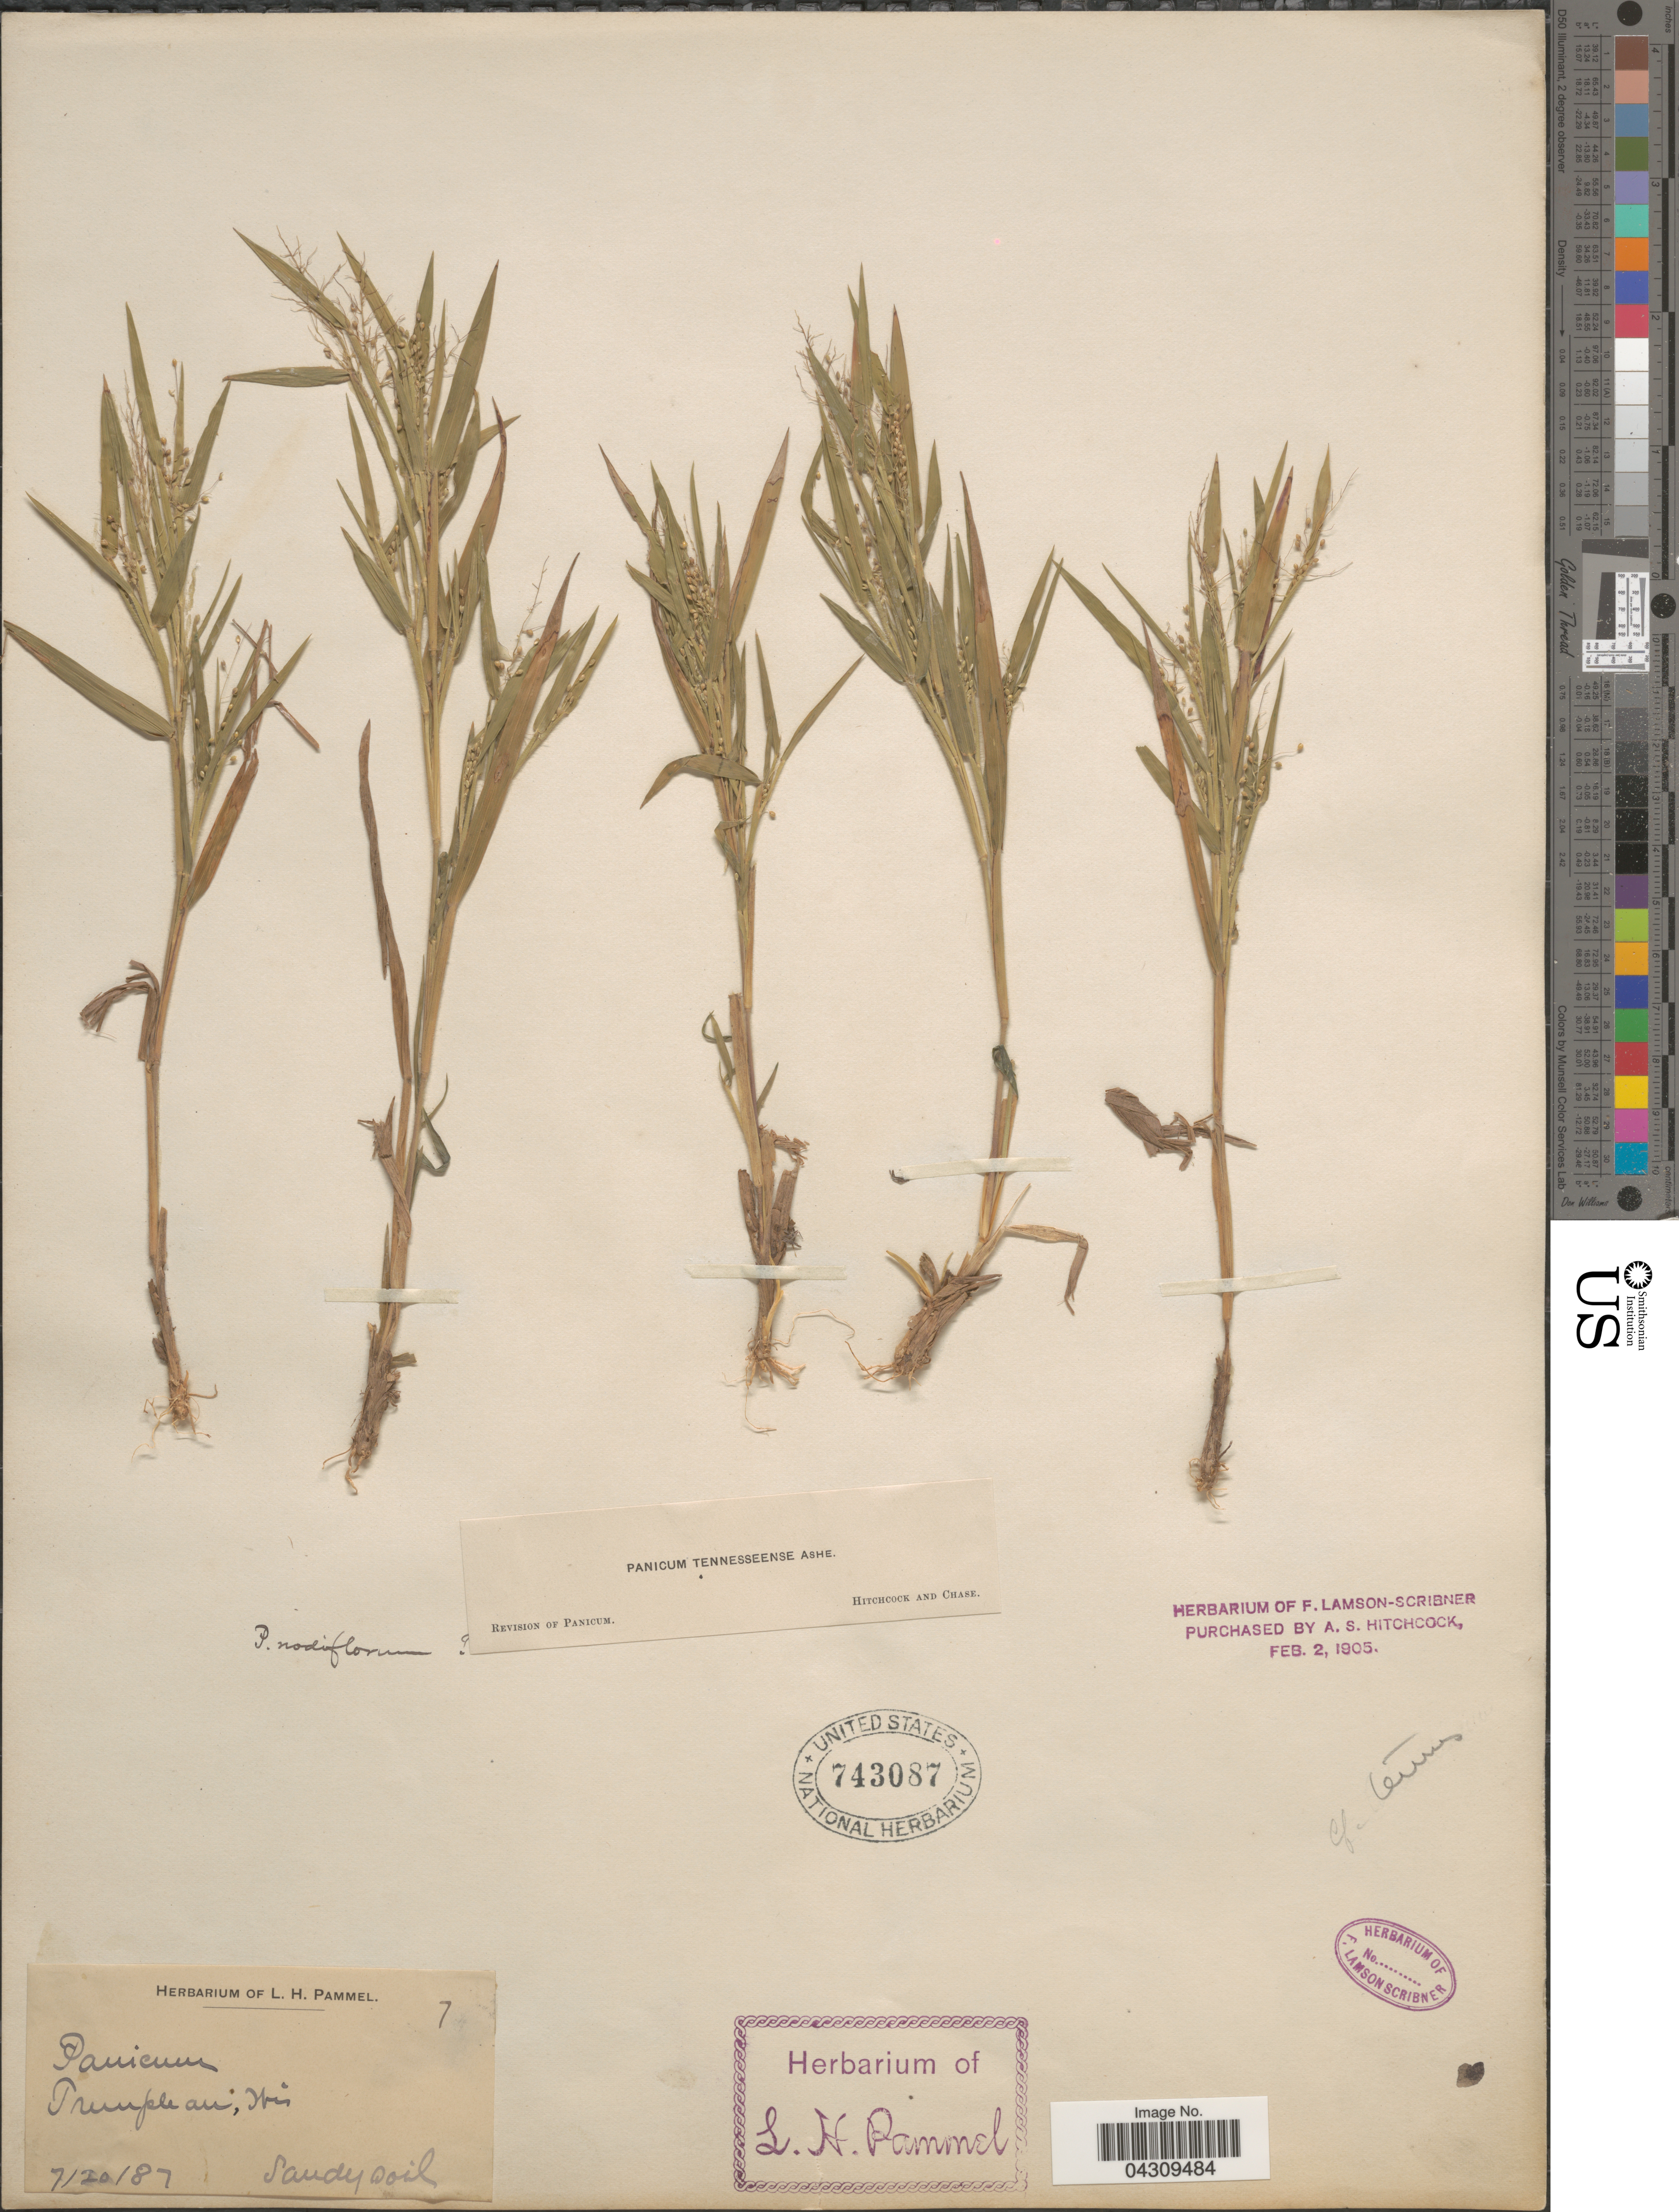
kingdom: Plantae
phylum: Tracheophyta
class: Liliopsida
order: Poales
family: Poaceae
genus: Dichanthelium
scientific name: Dichanthelium acuminatum var. acuminatum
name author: (Sw.) Gould & C.A. Clark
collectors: Ex herb. L. H. Pammel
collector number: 7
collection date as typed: Transcribed d/m/y: 20/7/87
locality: Sandy soil.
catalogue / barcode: US 743087